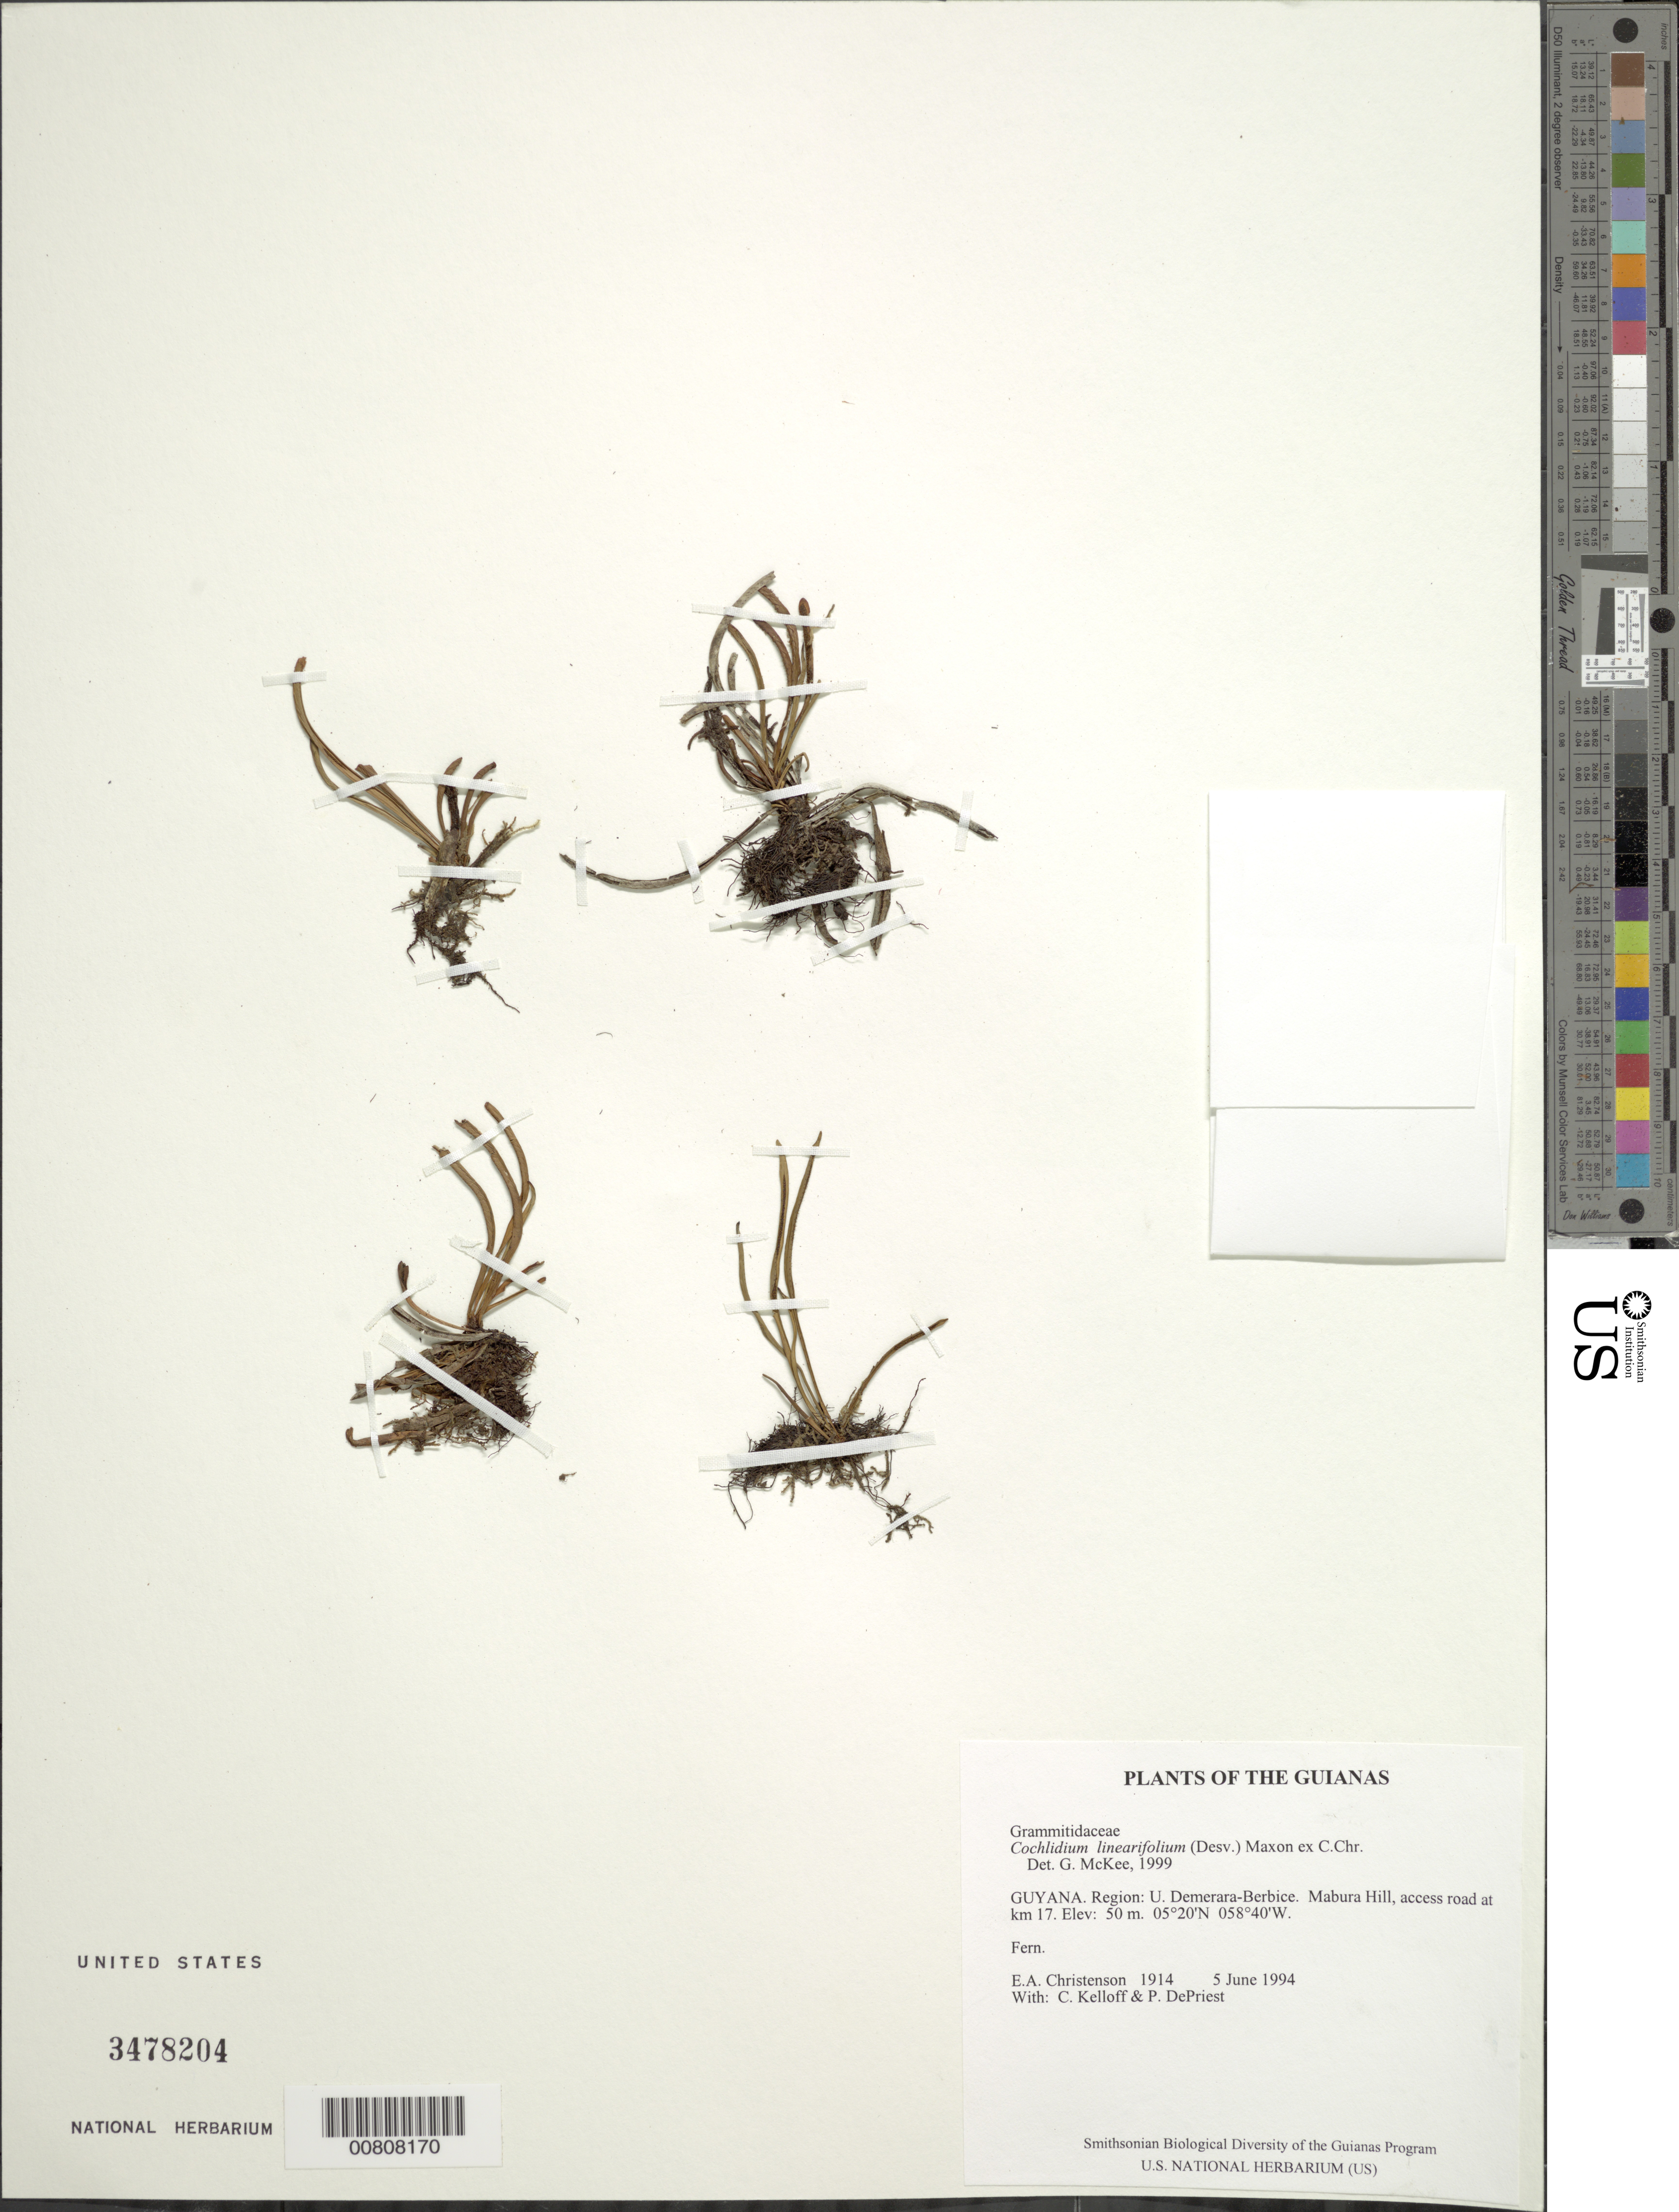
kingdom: Plantae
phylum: Tracheophyta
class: Polypodiopsida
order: Polypodiales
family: Polypodiaceae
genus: Cochlidium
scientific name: Cochlidium linearifolium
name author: (Desv.) Maxon ex C. Chr.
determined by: McKee, G. S., (US), NMNH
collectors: E. A. Christenson, C. L. Kelloff & P. DePriest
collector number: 1914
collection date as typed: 5 June 1994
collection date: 1994-06-05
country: Guyana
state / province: U. Demerara-Berbice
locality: Mabura Hill, access road at km 17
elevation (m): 50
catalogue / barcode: US 3478204